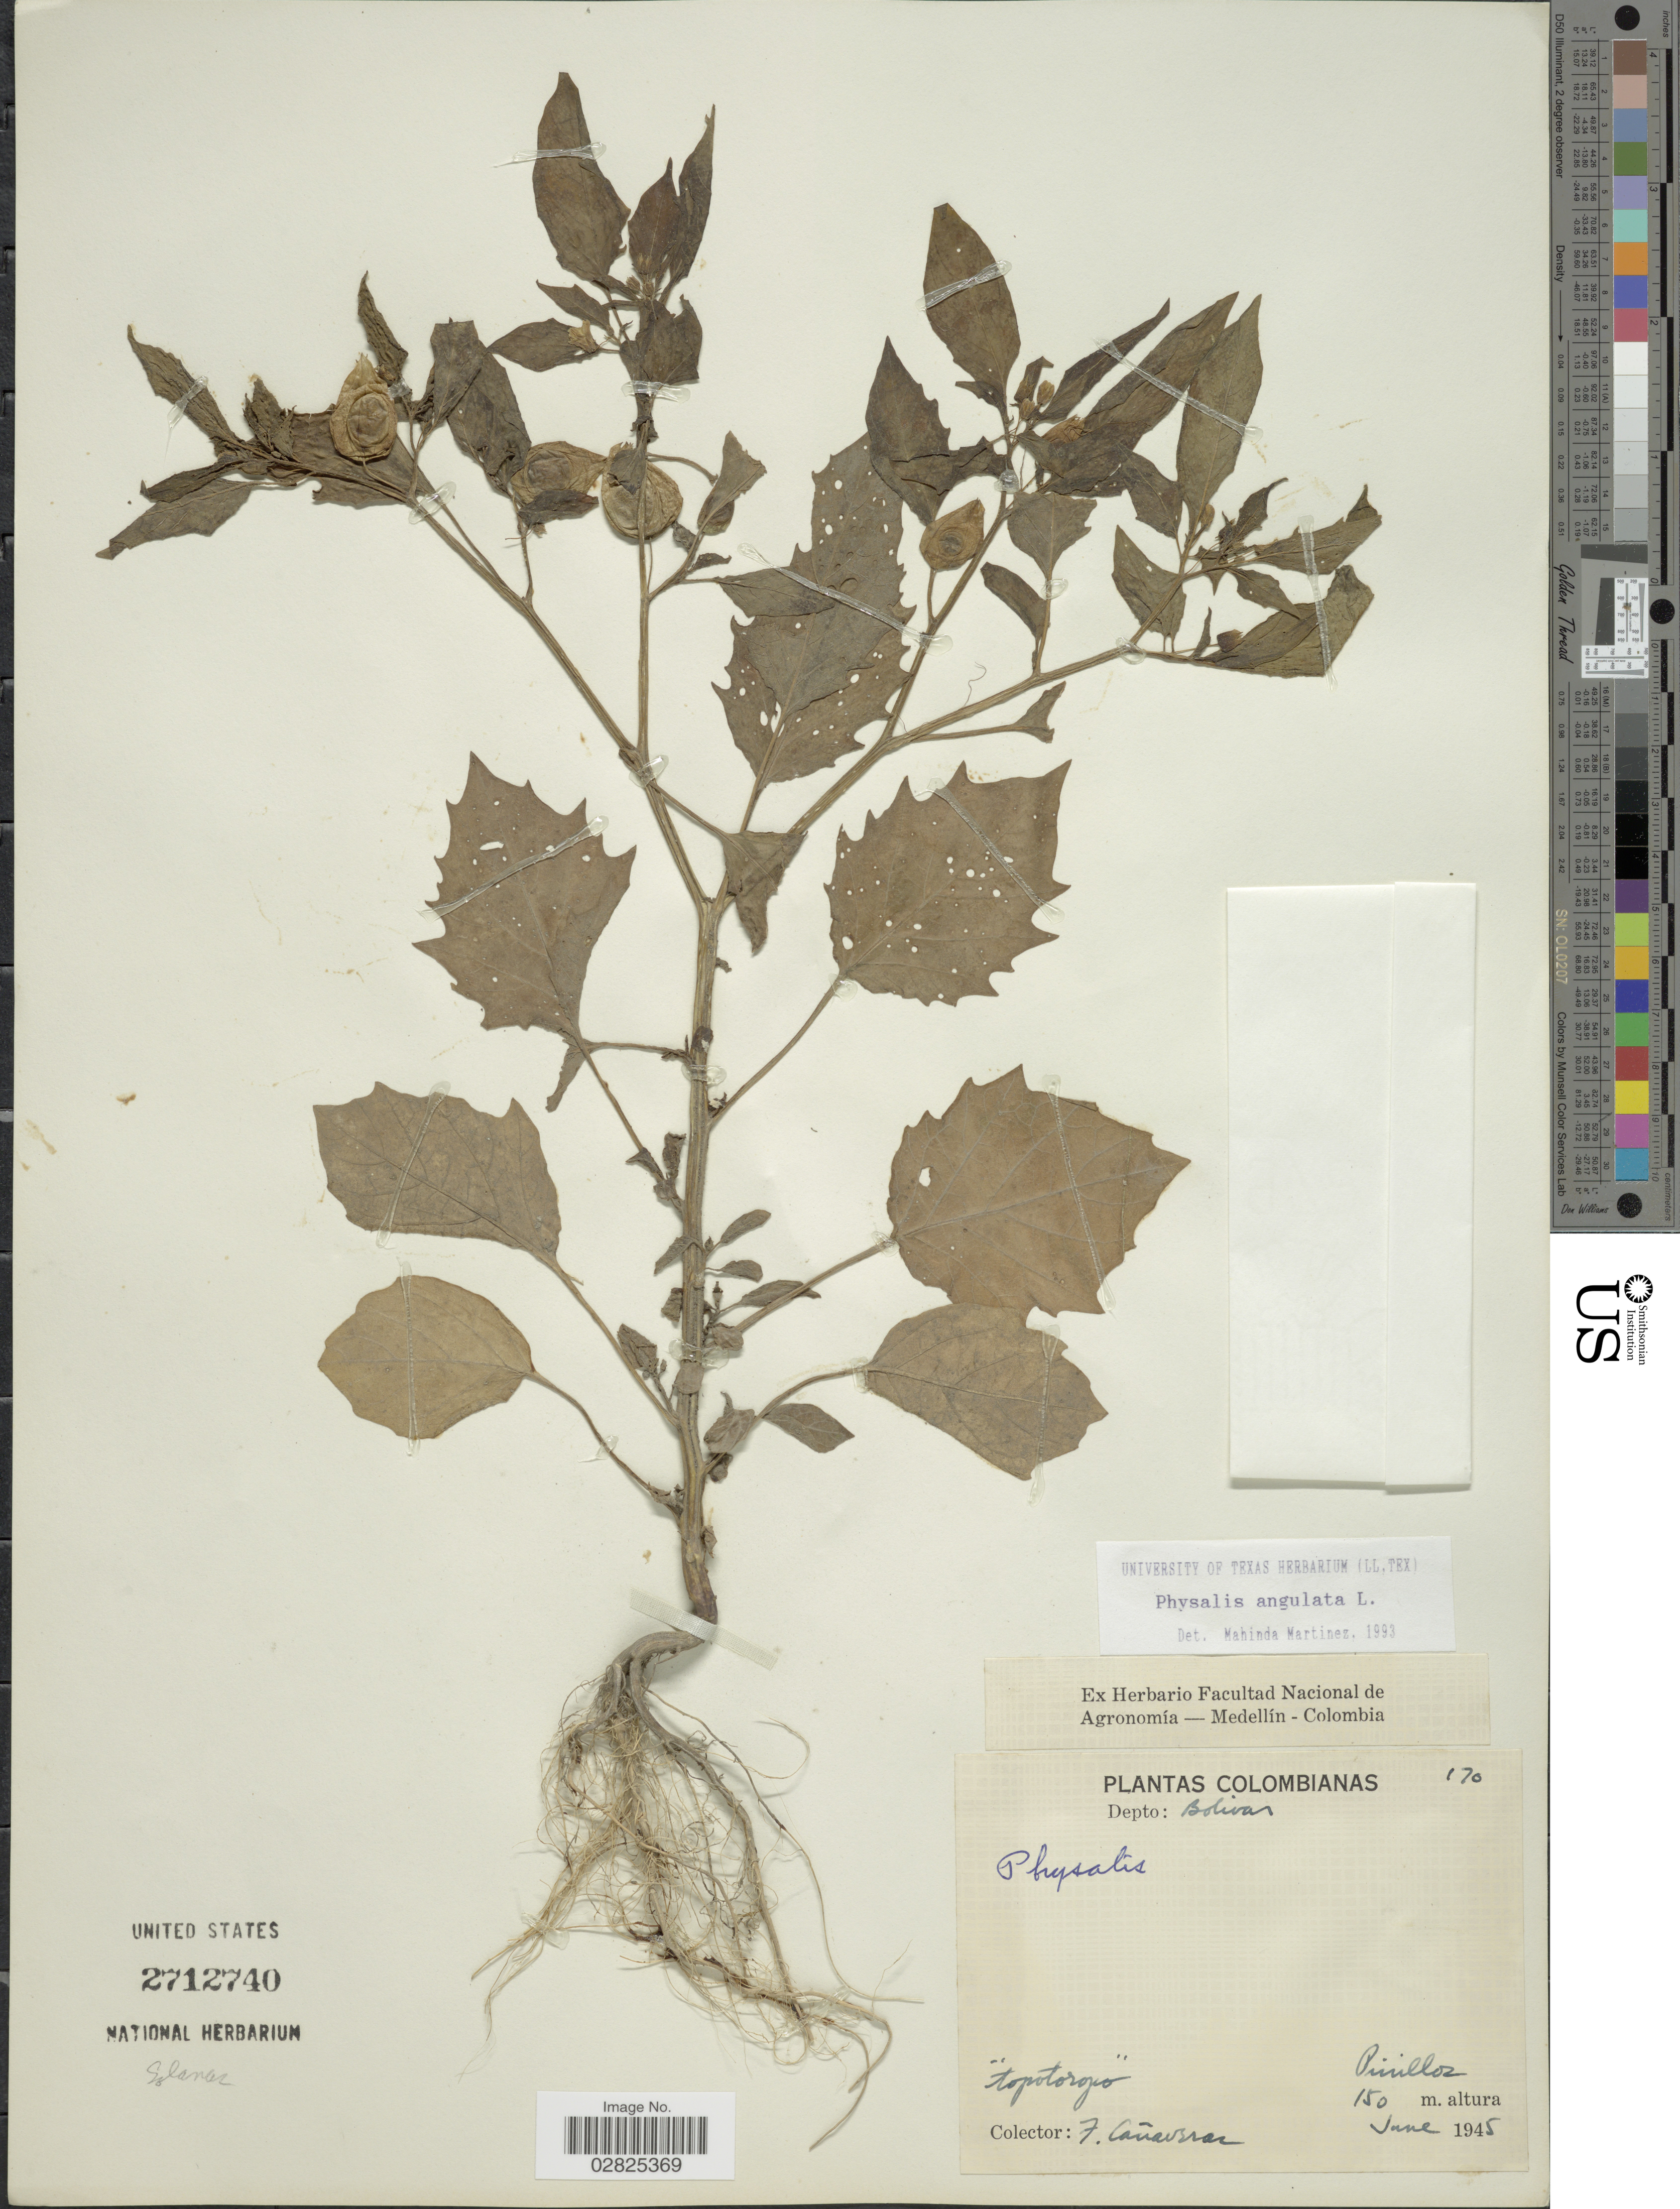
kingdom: Plantae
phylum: Tracheophyta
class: Magnoliopsida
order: Solanales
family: Solanaceae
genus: Physalis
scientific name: Physalis angulata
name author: L.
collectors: F. Canaveras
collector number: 170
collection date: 1945-06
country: Colombia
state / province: Bolívar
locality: Depto: Bolivar, Pinillos.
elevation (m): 150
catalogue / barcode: US 2712740